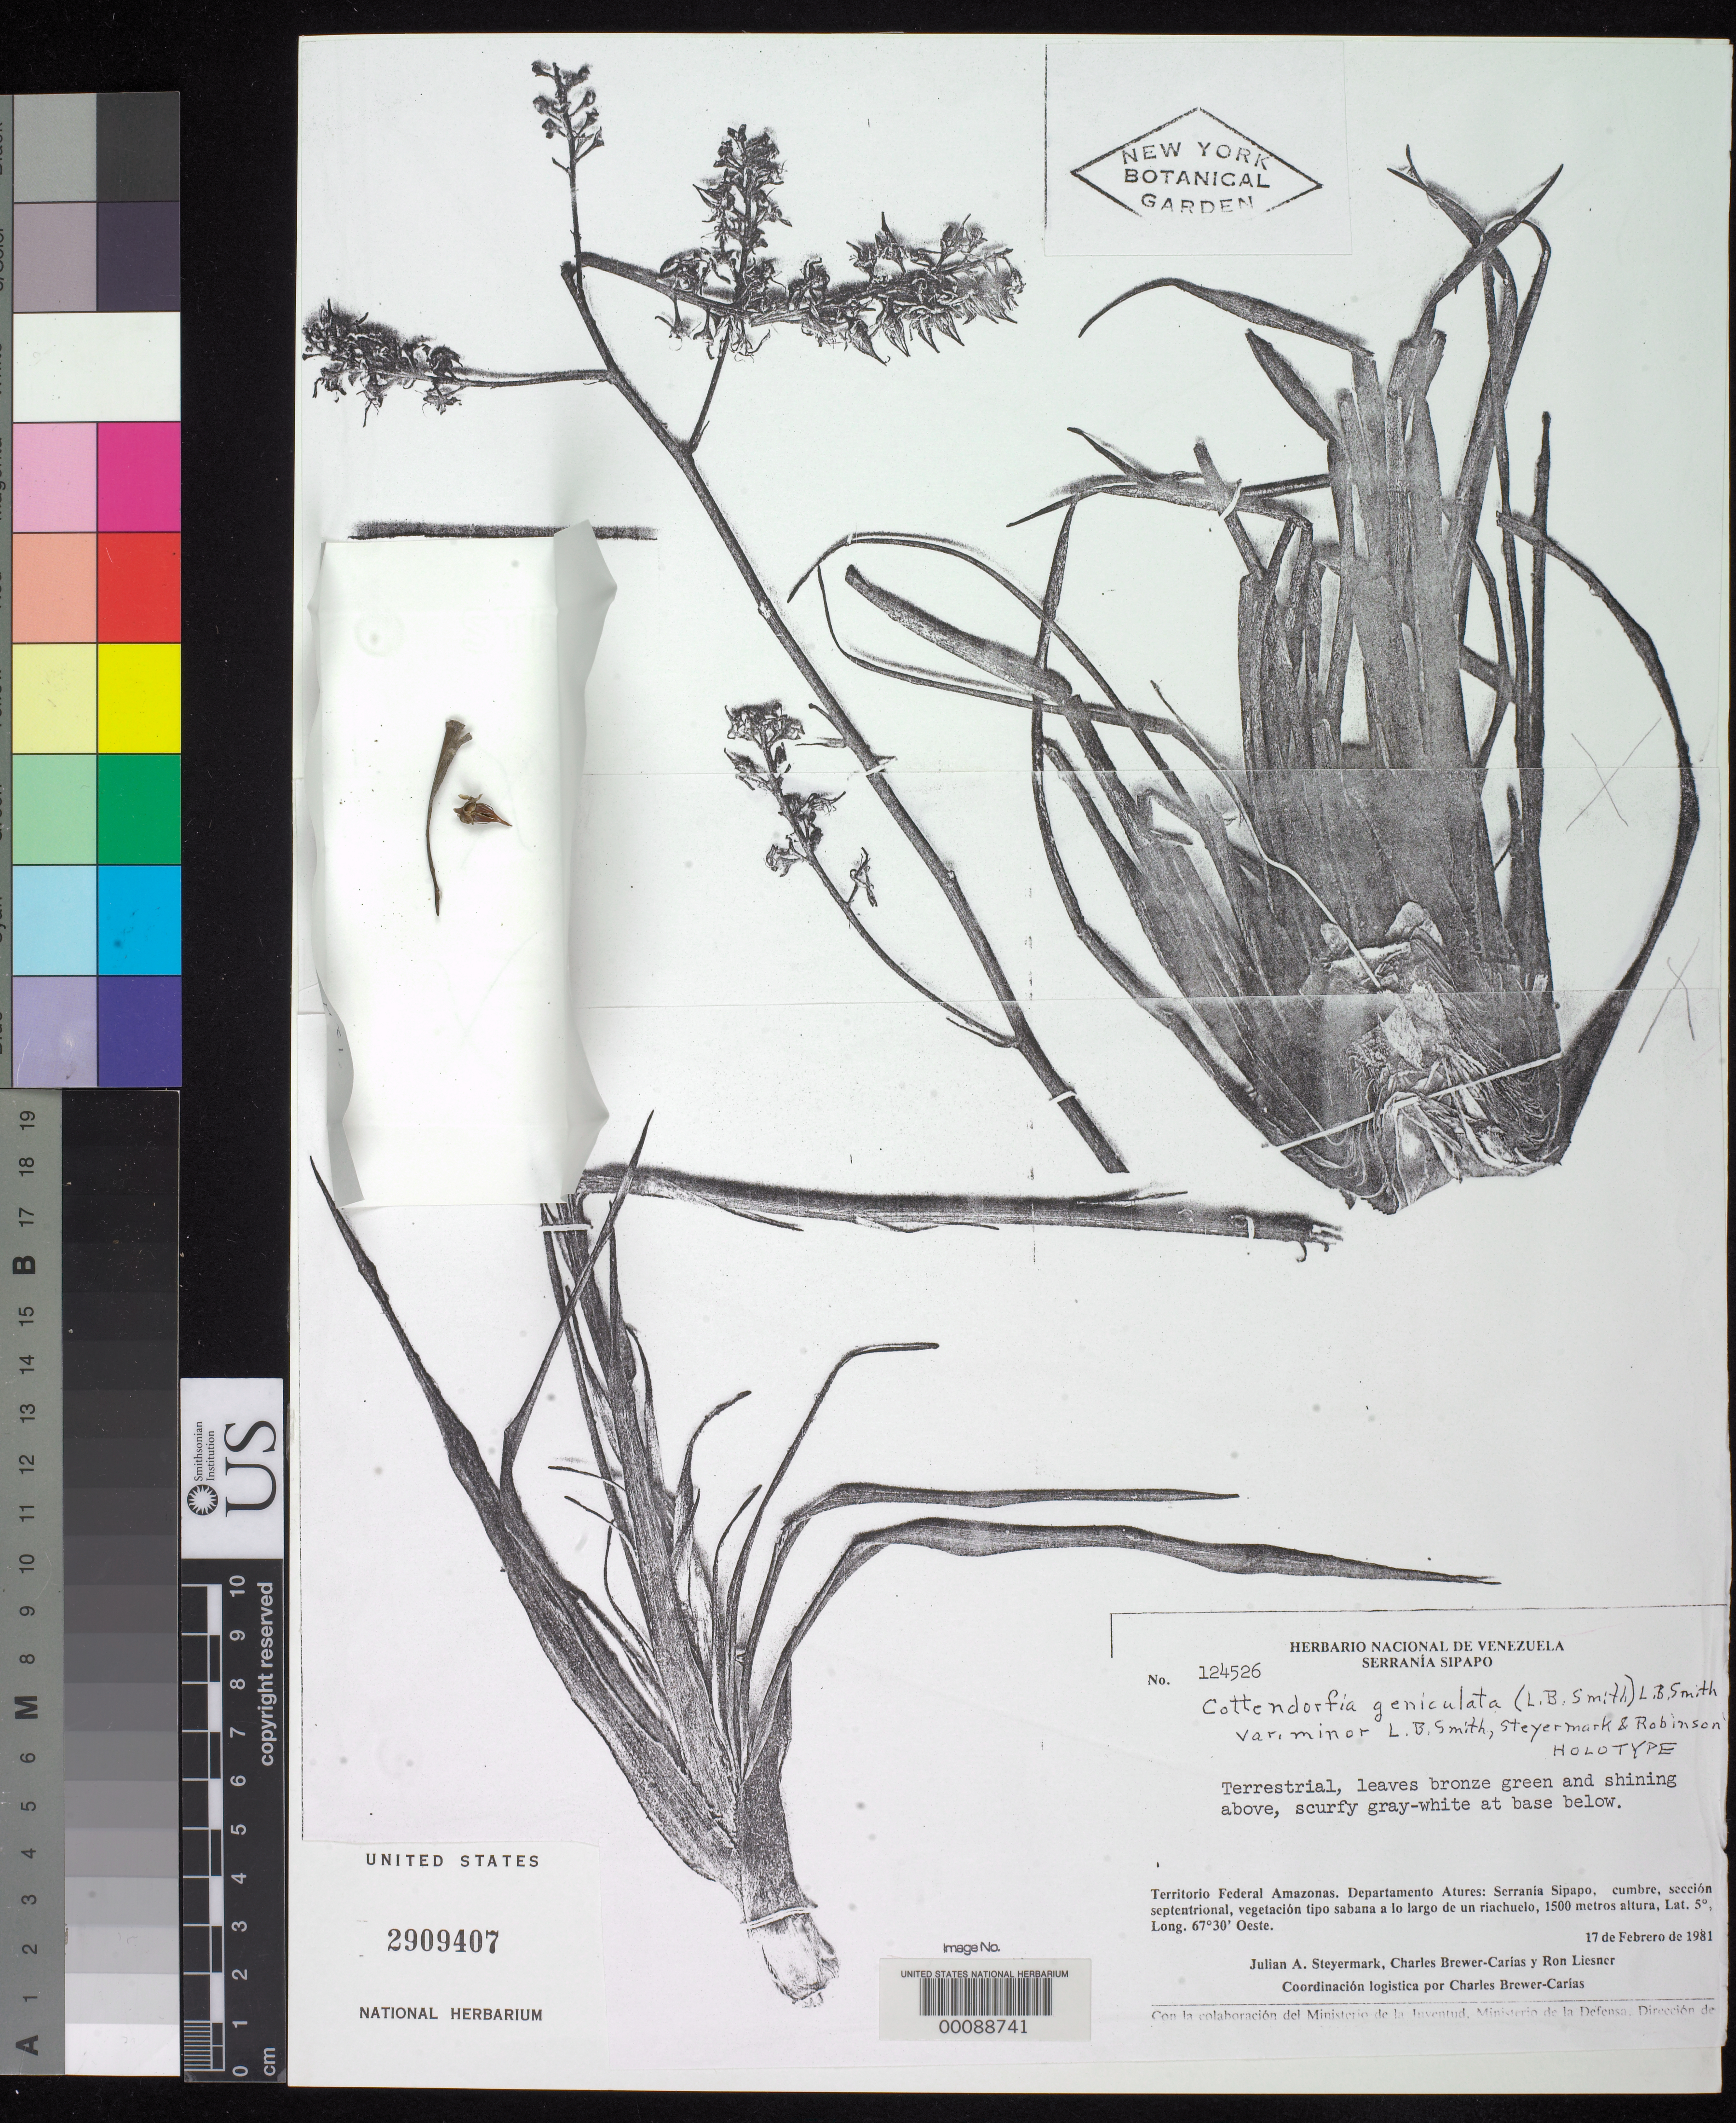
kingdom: Plantae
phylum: Tracheophyta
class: Liliopsida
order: Poales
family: Bromeliaceae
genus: Cottendorfia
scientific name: Cottendorfia geniculata var. minor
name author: L.B. Sm.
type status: Type Fragment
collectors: J. Steyermark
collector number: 124526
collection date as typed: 17 Feb 1981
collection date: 1981-02-17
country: Venezuela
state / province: Amazonas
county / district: Atures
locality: Serrania Sipapo.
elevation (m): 1500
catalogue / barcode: US 2909407